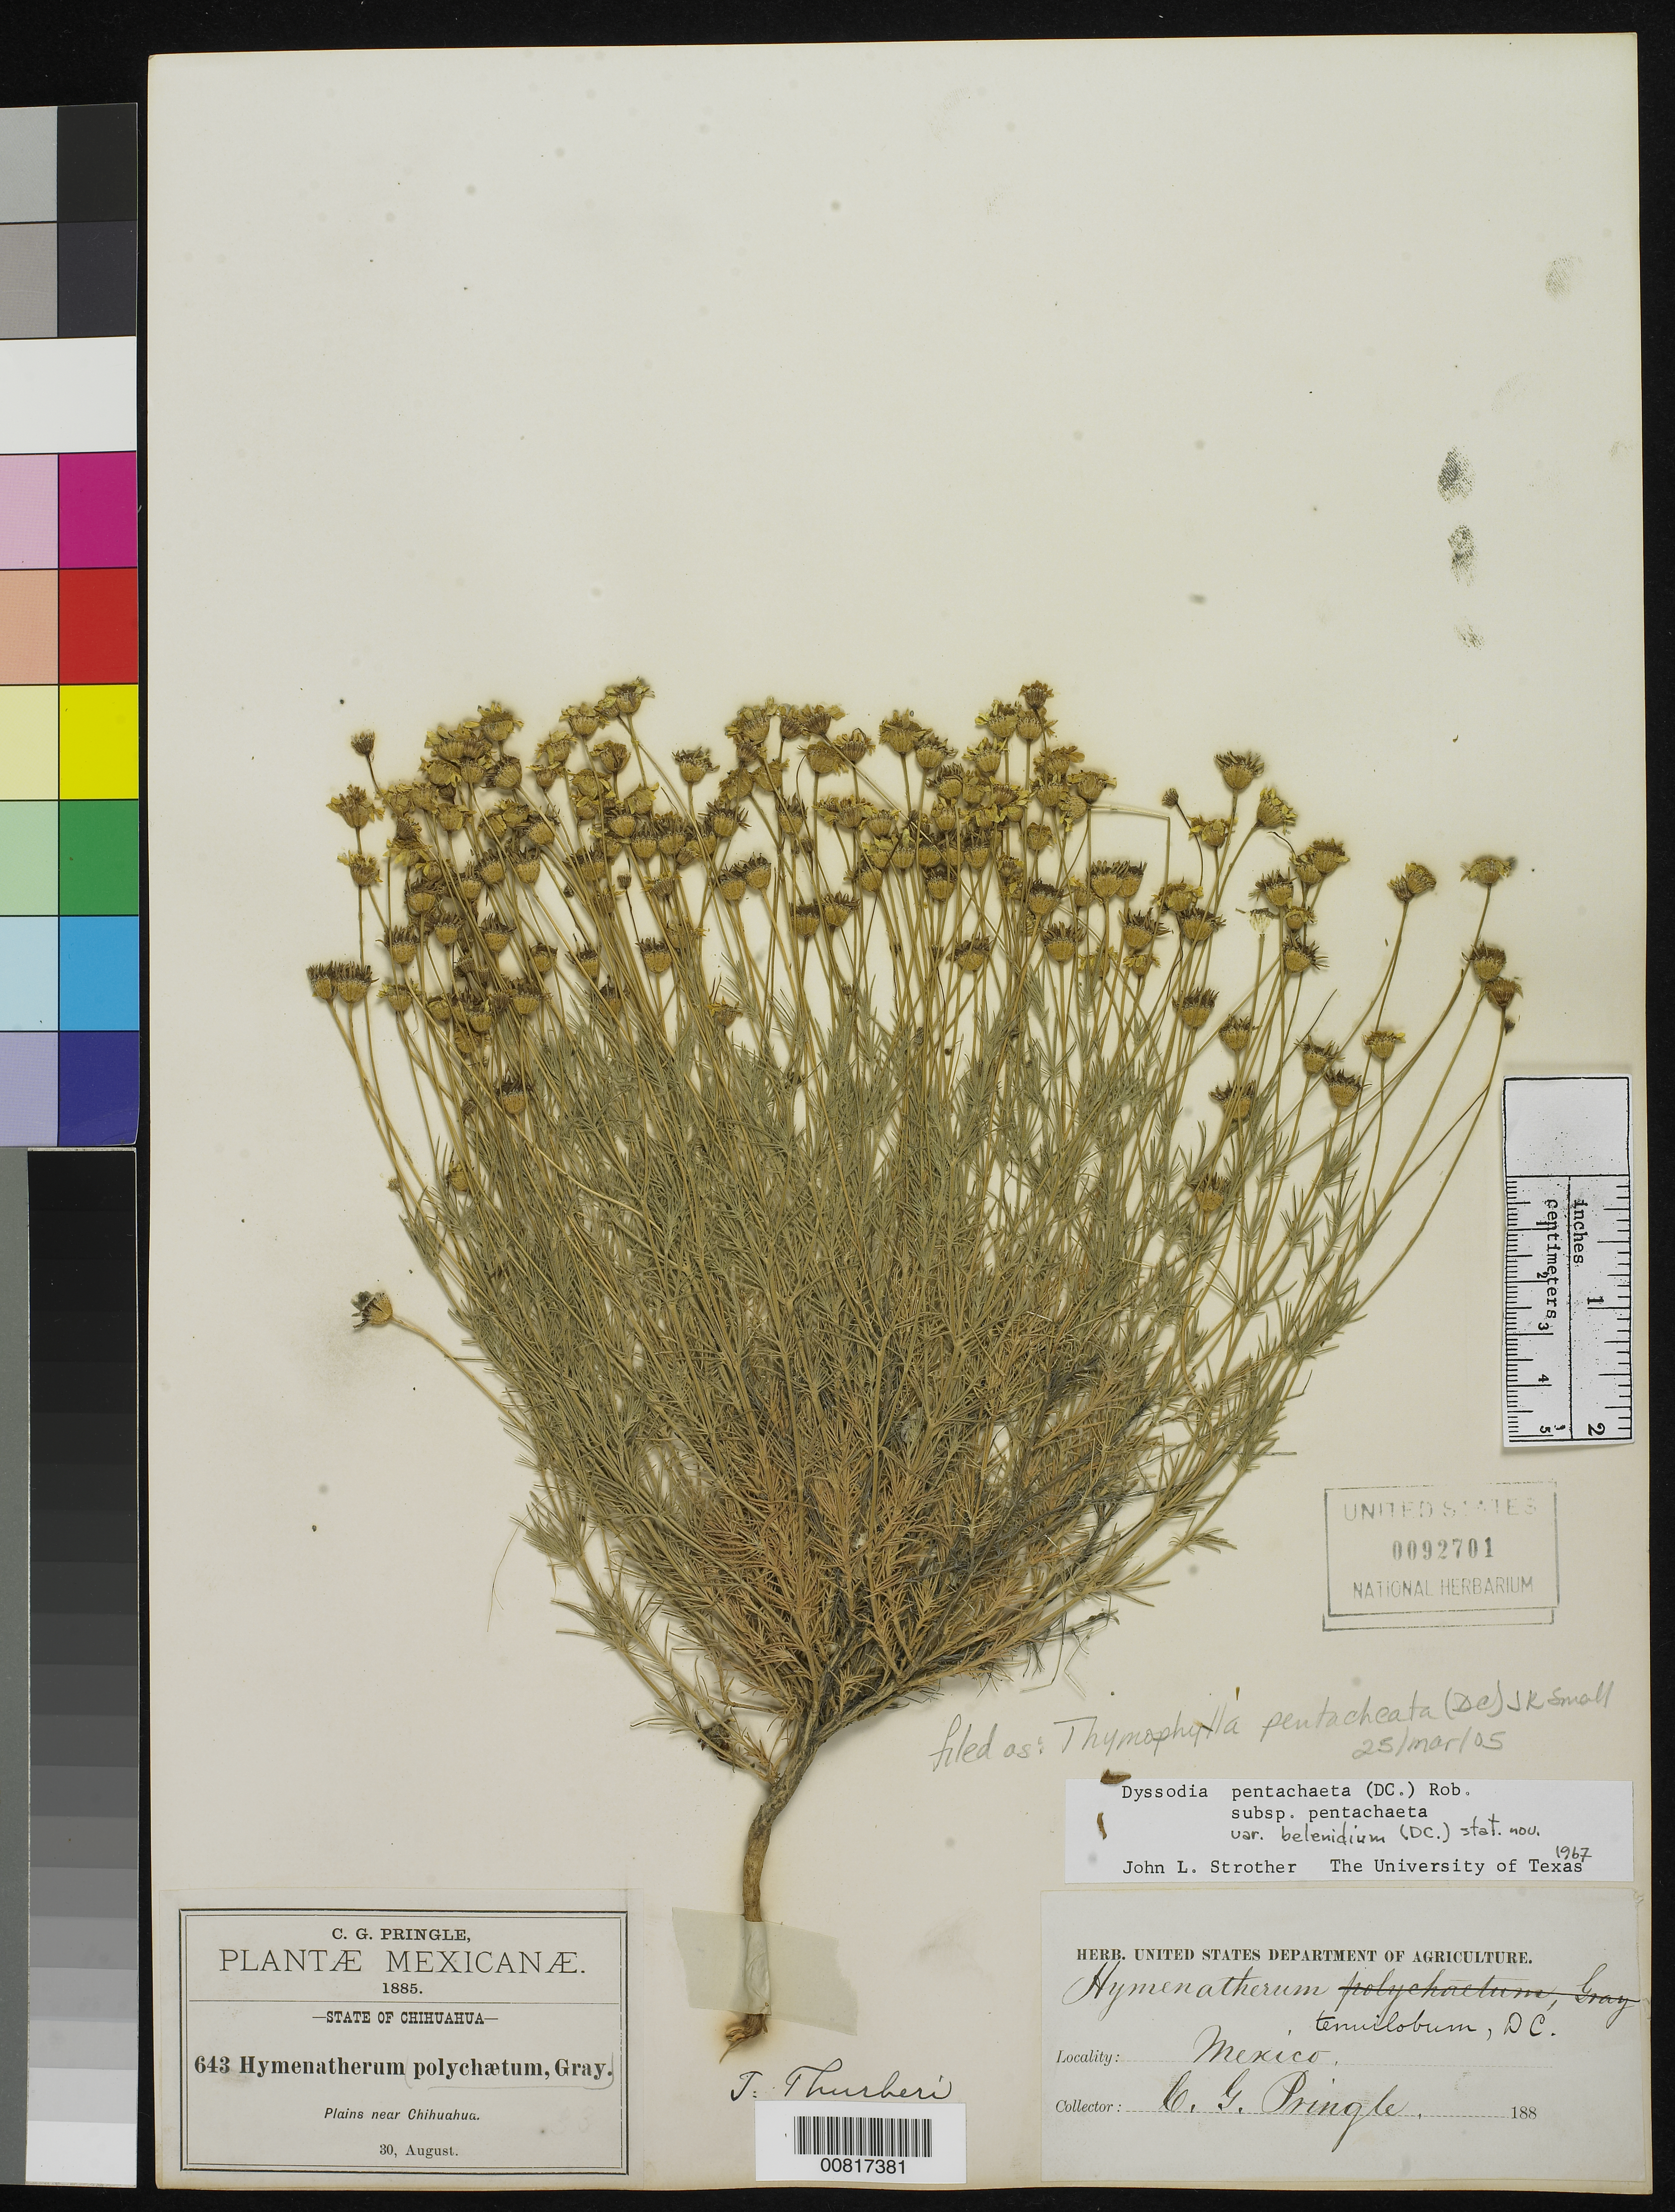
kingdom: Plantae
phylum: Tracheophyta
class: Magnoliopsida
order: Asterales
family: Asteraceae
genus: Thymophylla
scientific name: Thymophylla pentachaeta var. belenidium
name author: (DC.) Strother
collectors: C. G. Pringle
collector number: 643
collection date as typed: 30 Aug 1885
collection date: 1885-08-30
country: Mexico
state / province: Chihuahua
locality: Plains near Chihuahua.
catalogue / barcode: US 92701